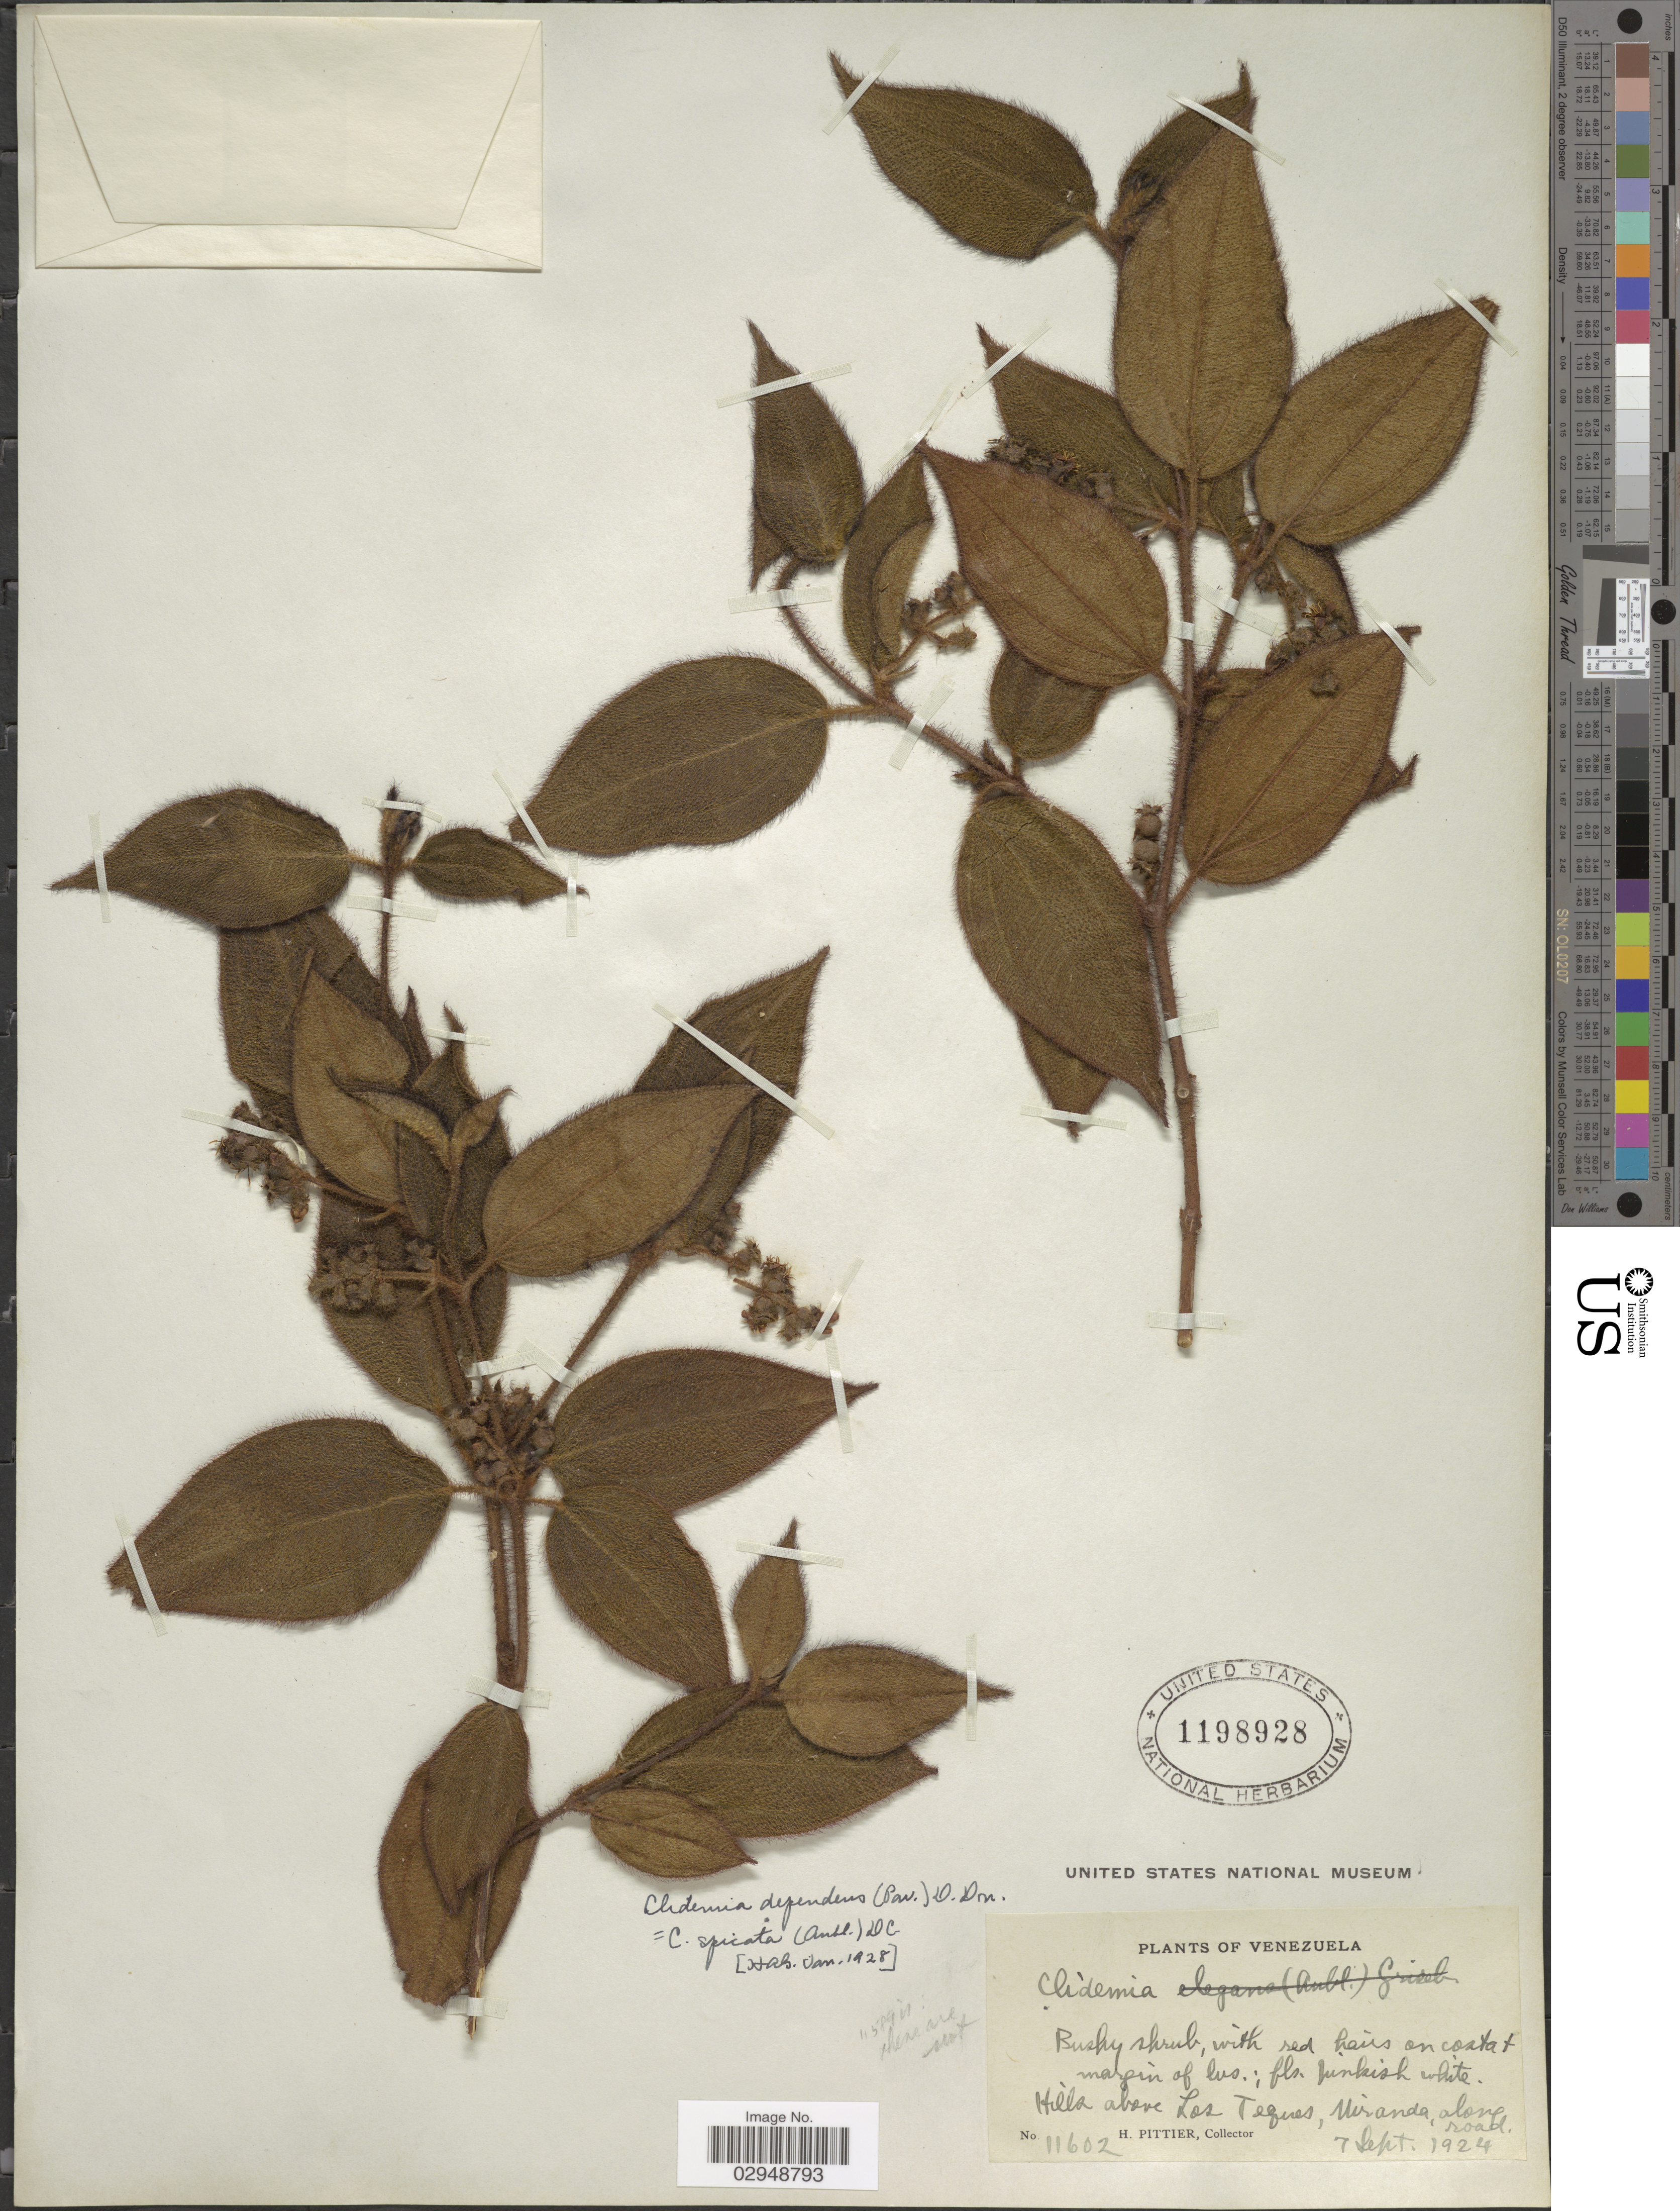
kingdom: Plantae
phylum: Tracheophyta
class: Magnoliopsida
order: Myrtales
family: Melastomataceae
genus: Clidemia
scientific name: Clidemia capitellata var. dependens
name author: (Pav. & D. Don) J.F. Macbr.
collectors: H. F. Pittier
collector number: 11602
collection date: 1924-09-07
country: Venezuela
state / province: Miranda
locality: Hills above Los Teques, along road.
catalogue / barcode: US 1198928